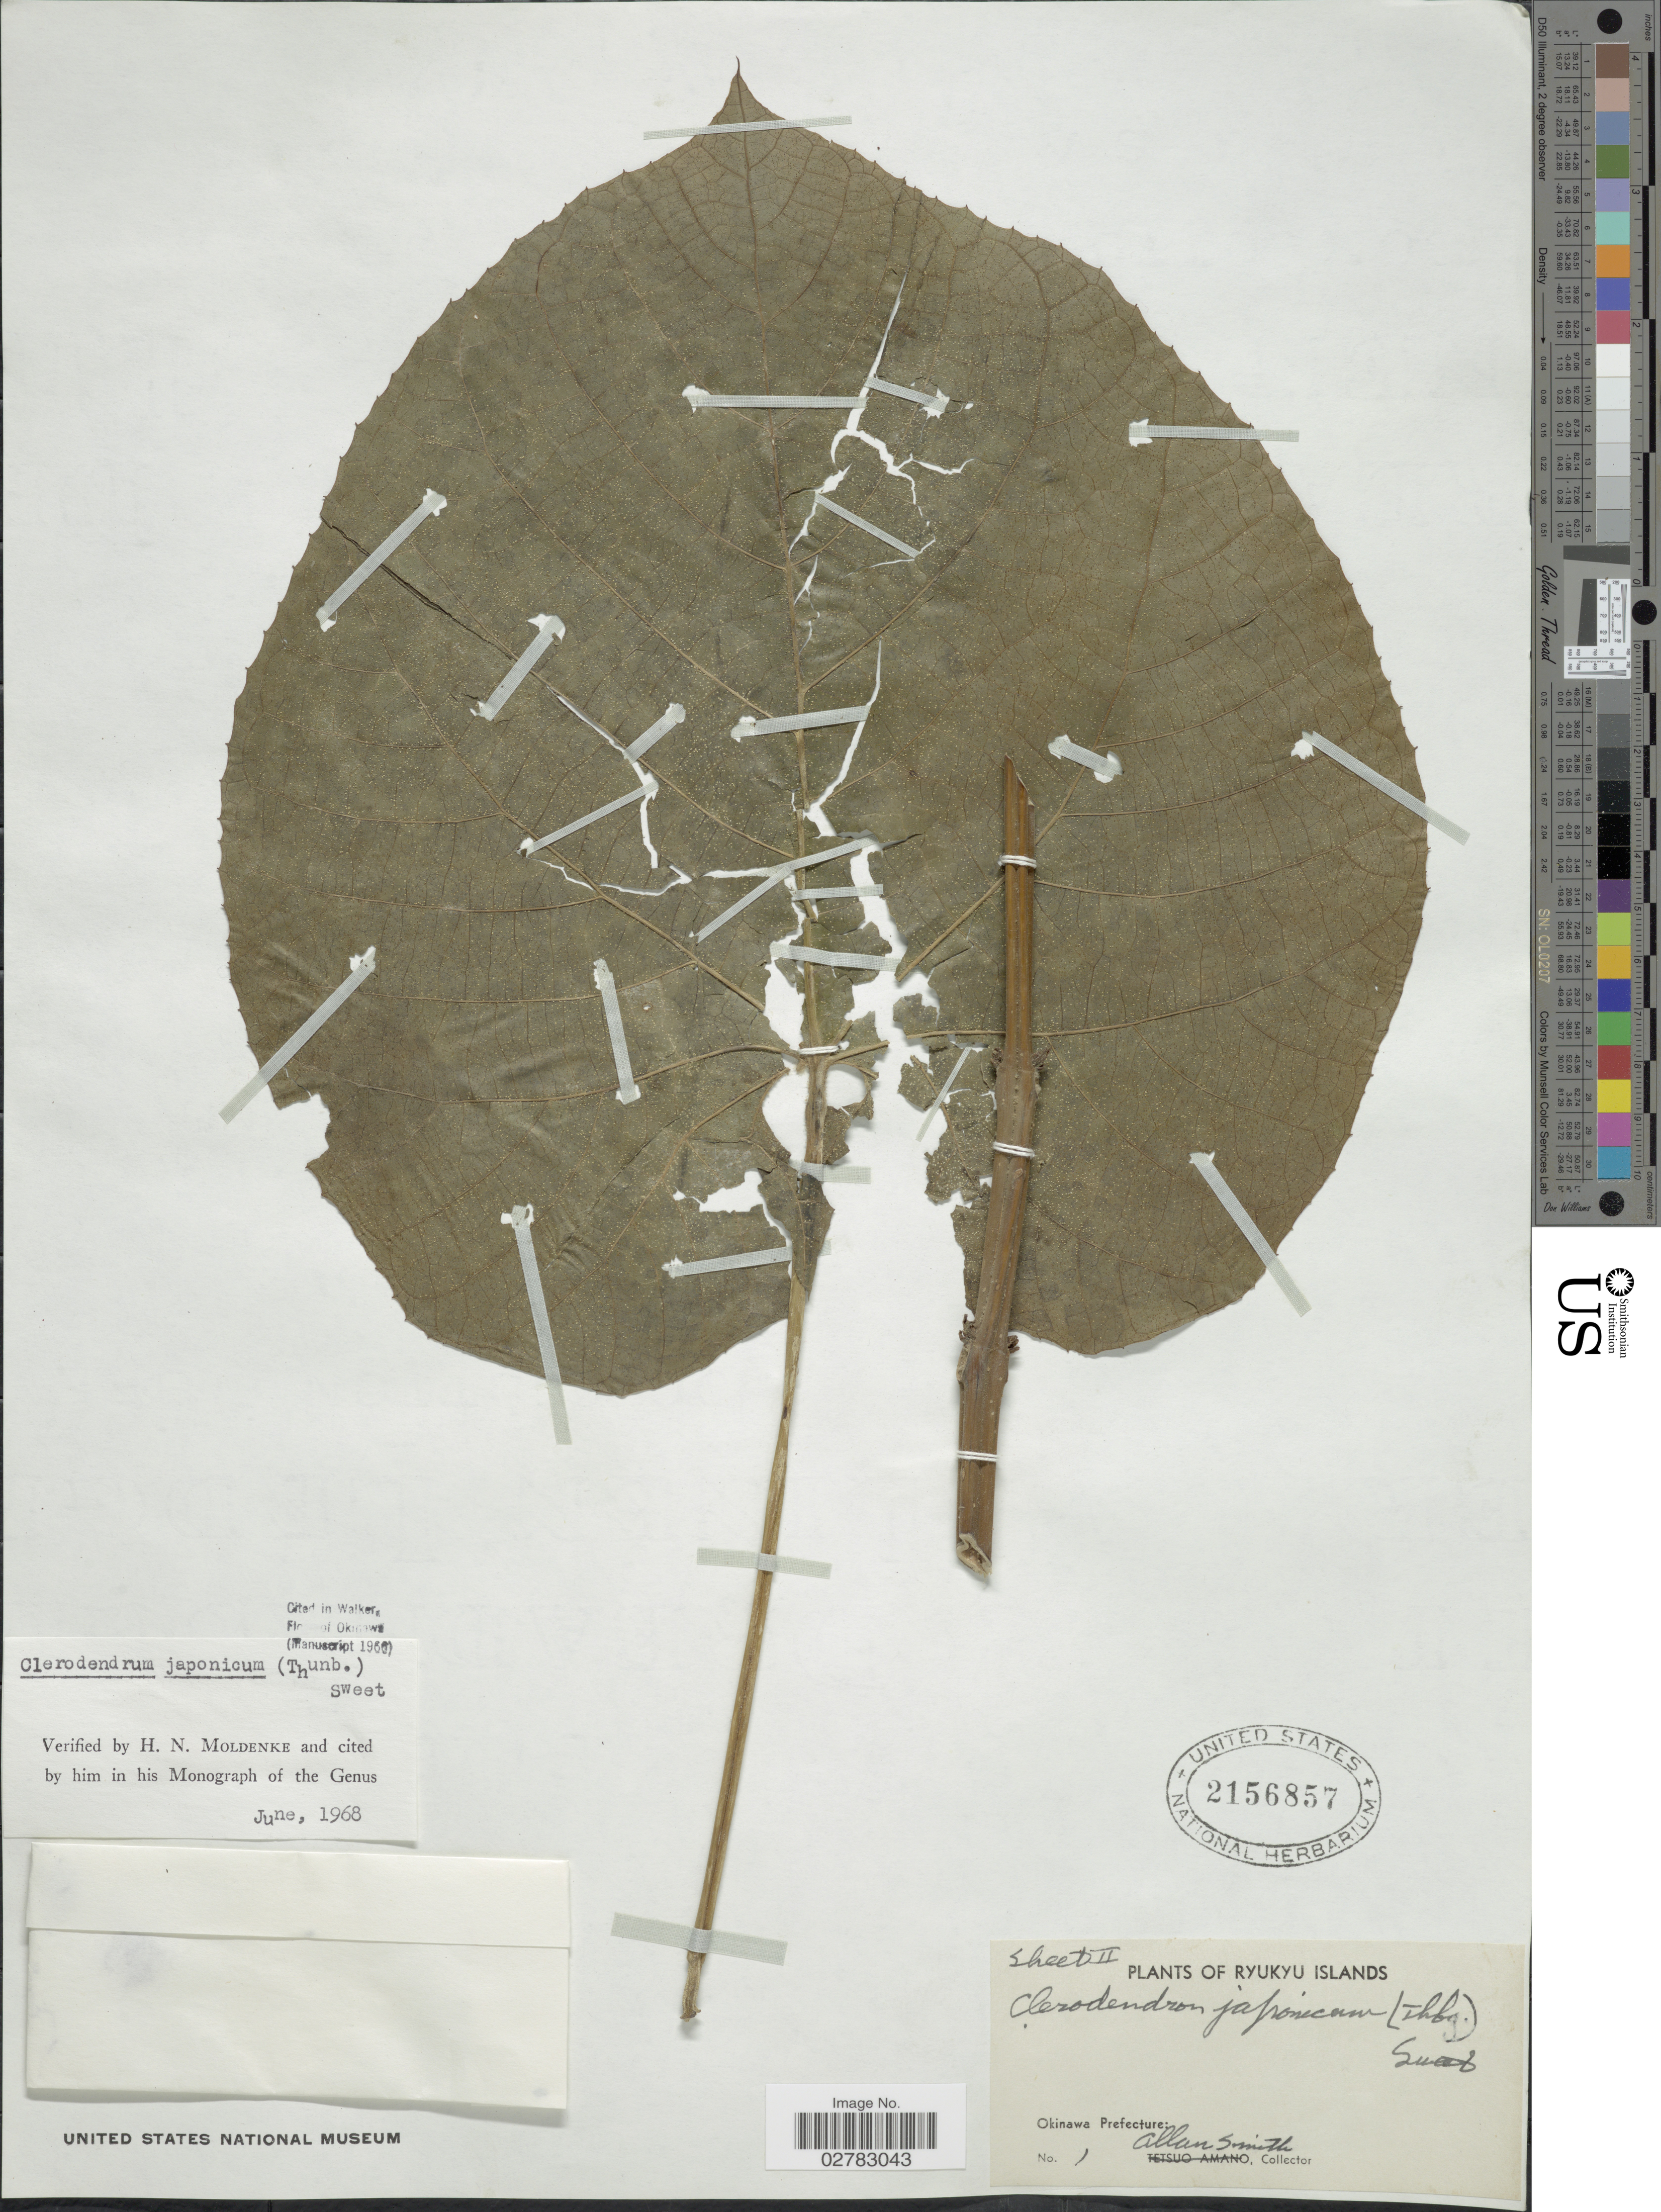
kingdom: Plantae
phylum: Tracheophyta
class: Magnoliopsida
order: Lamiales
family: Lamiaceae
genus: Clerodendrum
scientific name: Clerodendrum japonicum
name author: (Thunb.) Sweet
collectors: A. Smith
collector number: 1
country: Japan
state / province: Okinawa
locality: Ryukyu Islands. Okinawa Prefecture.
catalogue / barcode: US 2156857